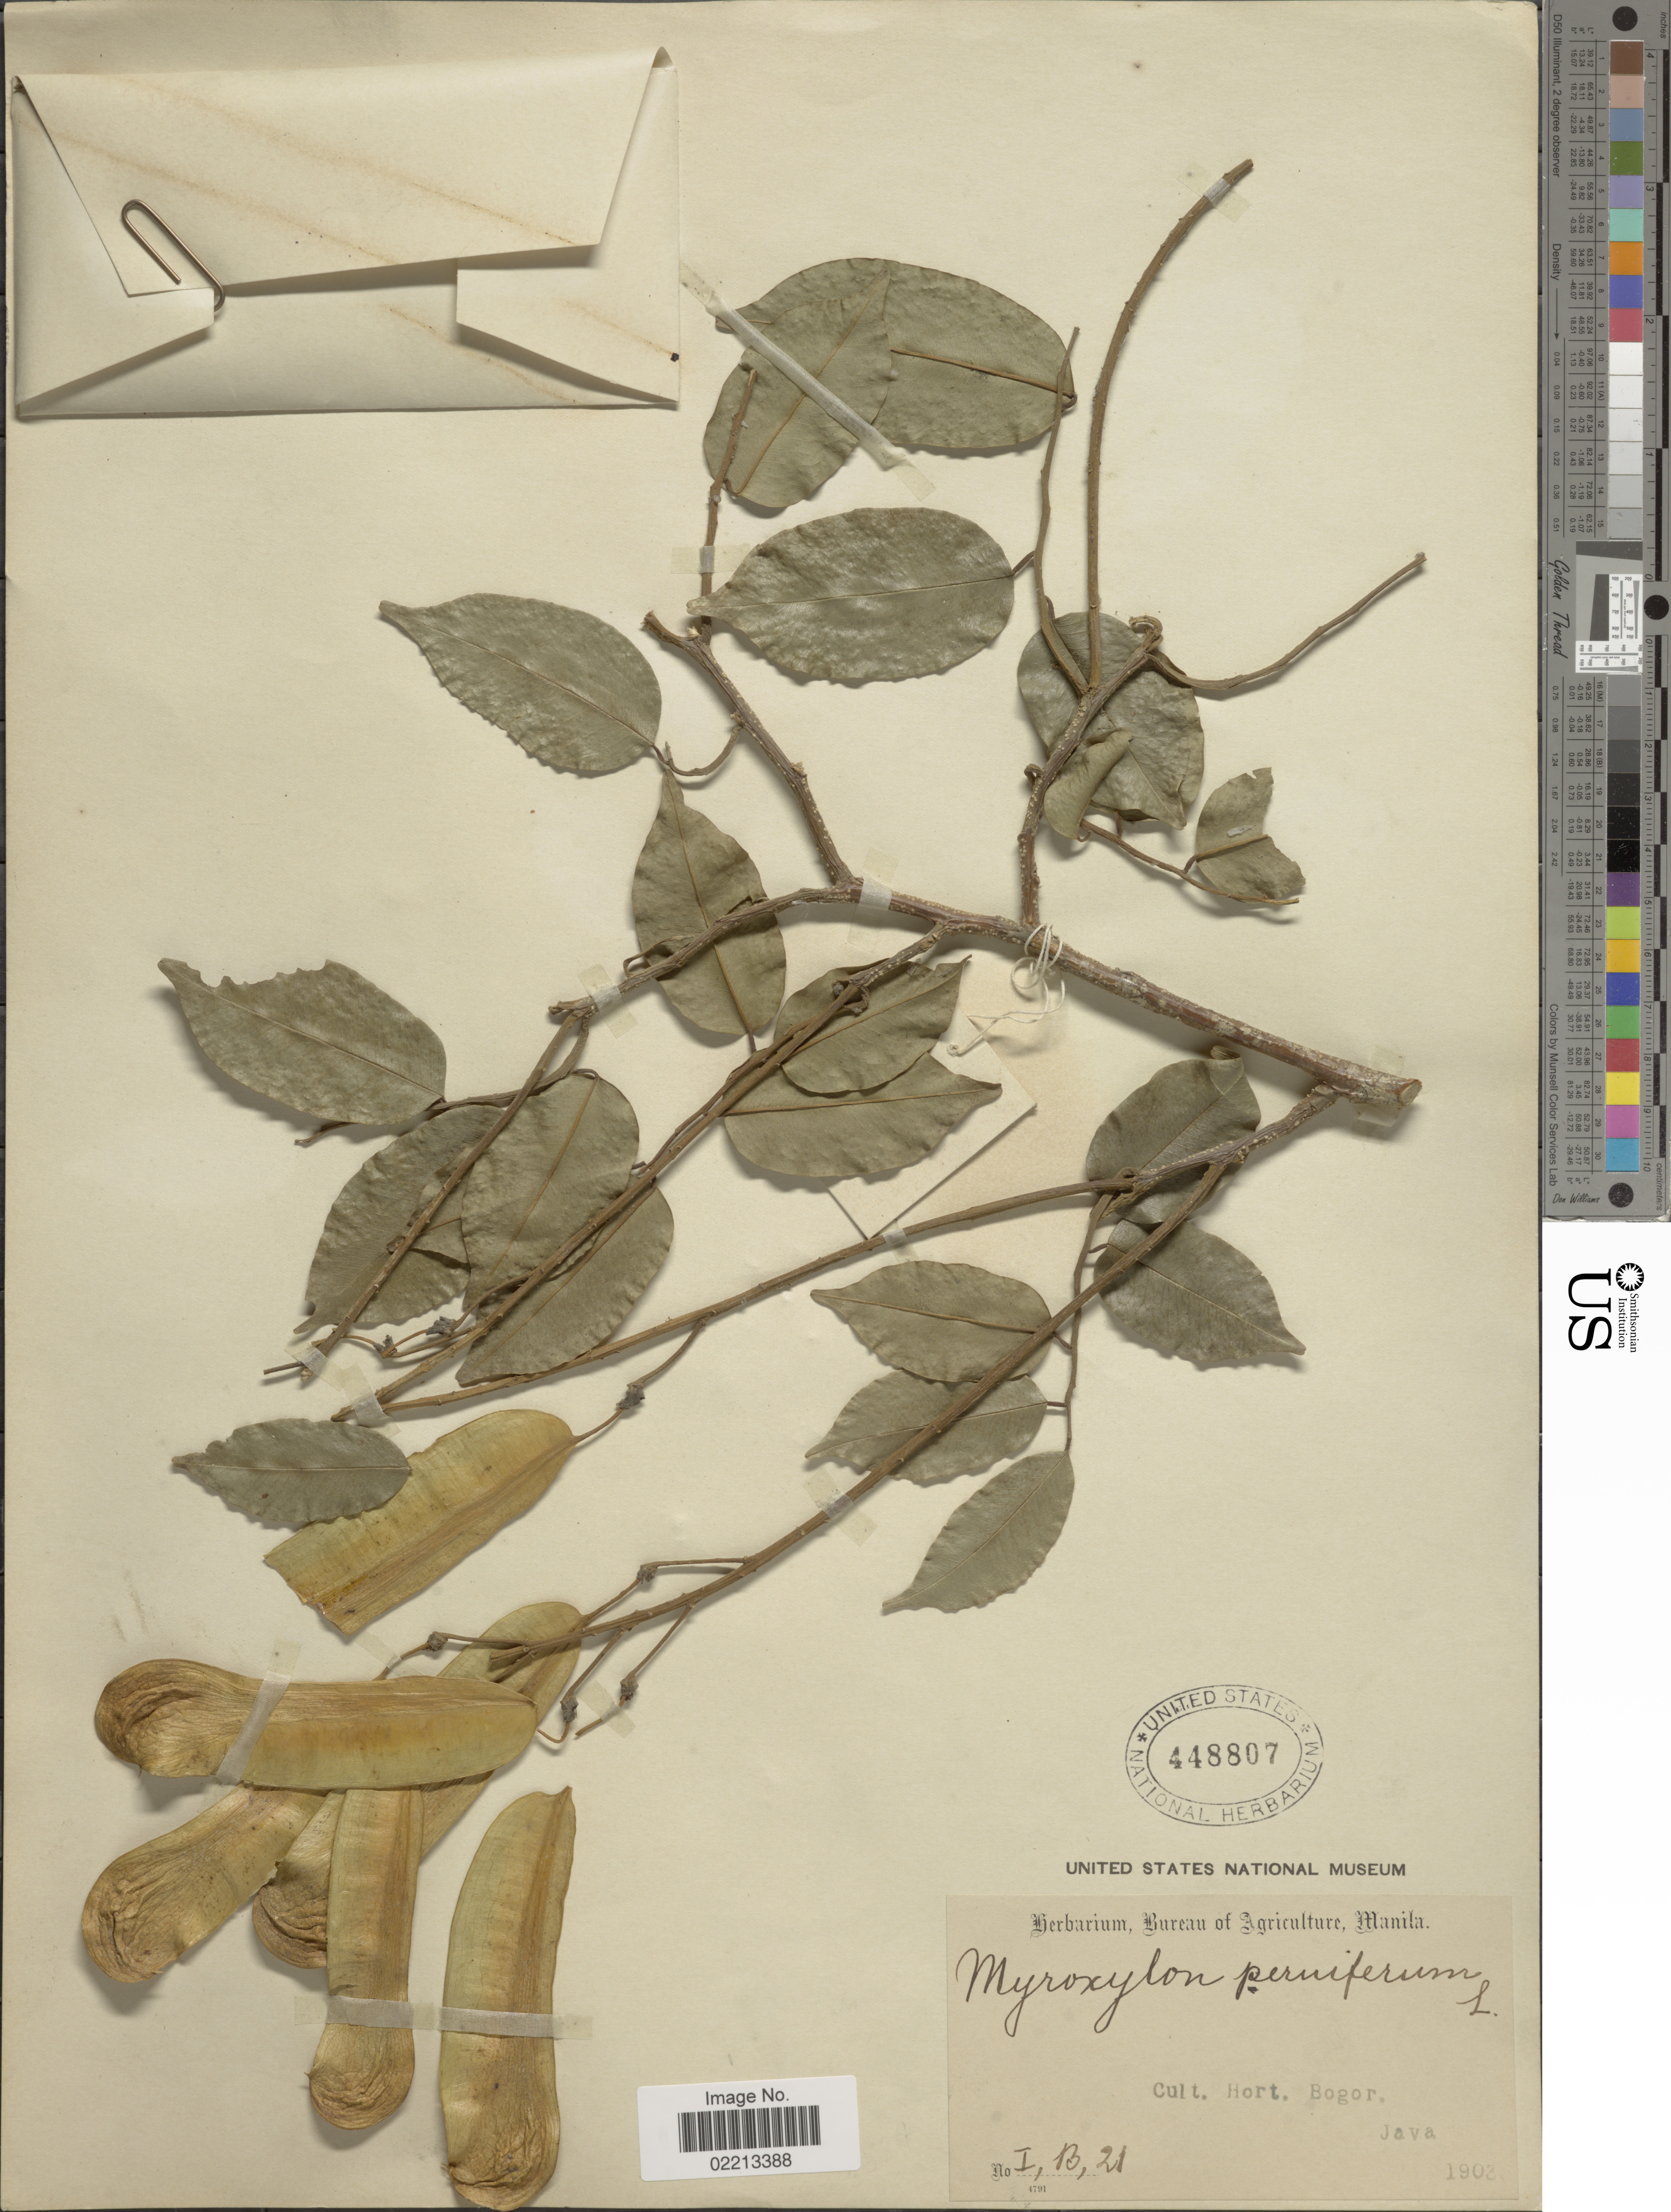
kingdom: Plantae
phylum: Tracheophyta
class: Magnoliopsida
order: Fabales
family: Fabaceae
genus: Myroxylon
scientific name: Myroxylon peruiferum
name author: L. f.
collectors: ex Herb. Bur. Agric. Manila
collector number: IB21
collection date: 1902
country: Indonesia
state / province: Java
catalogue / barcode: US 448807